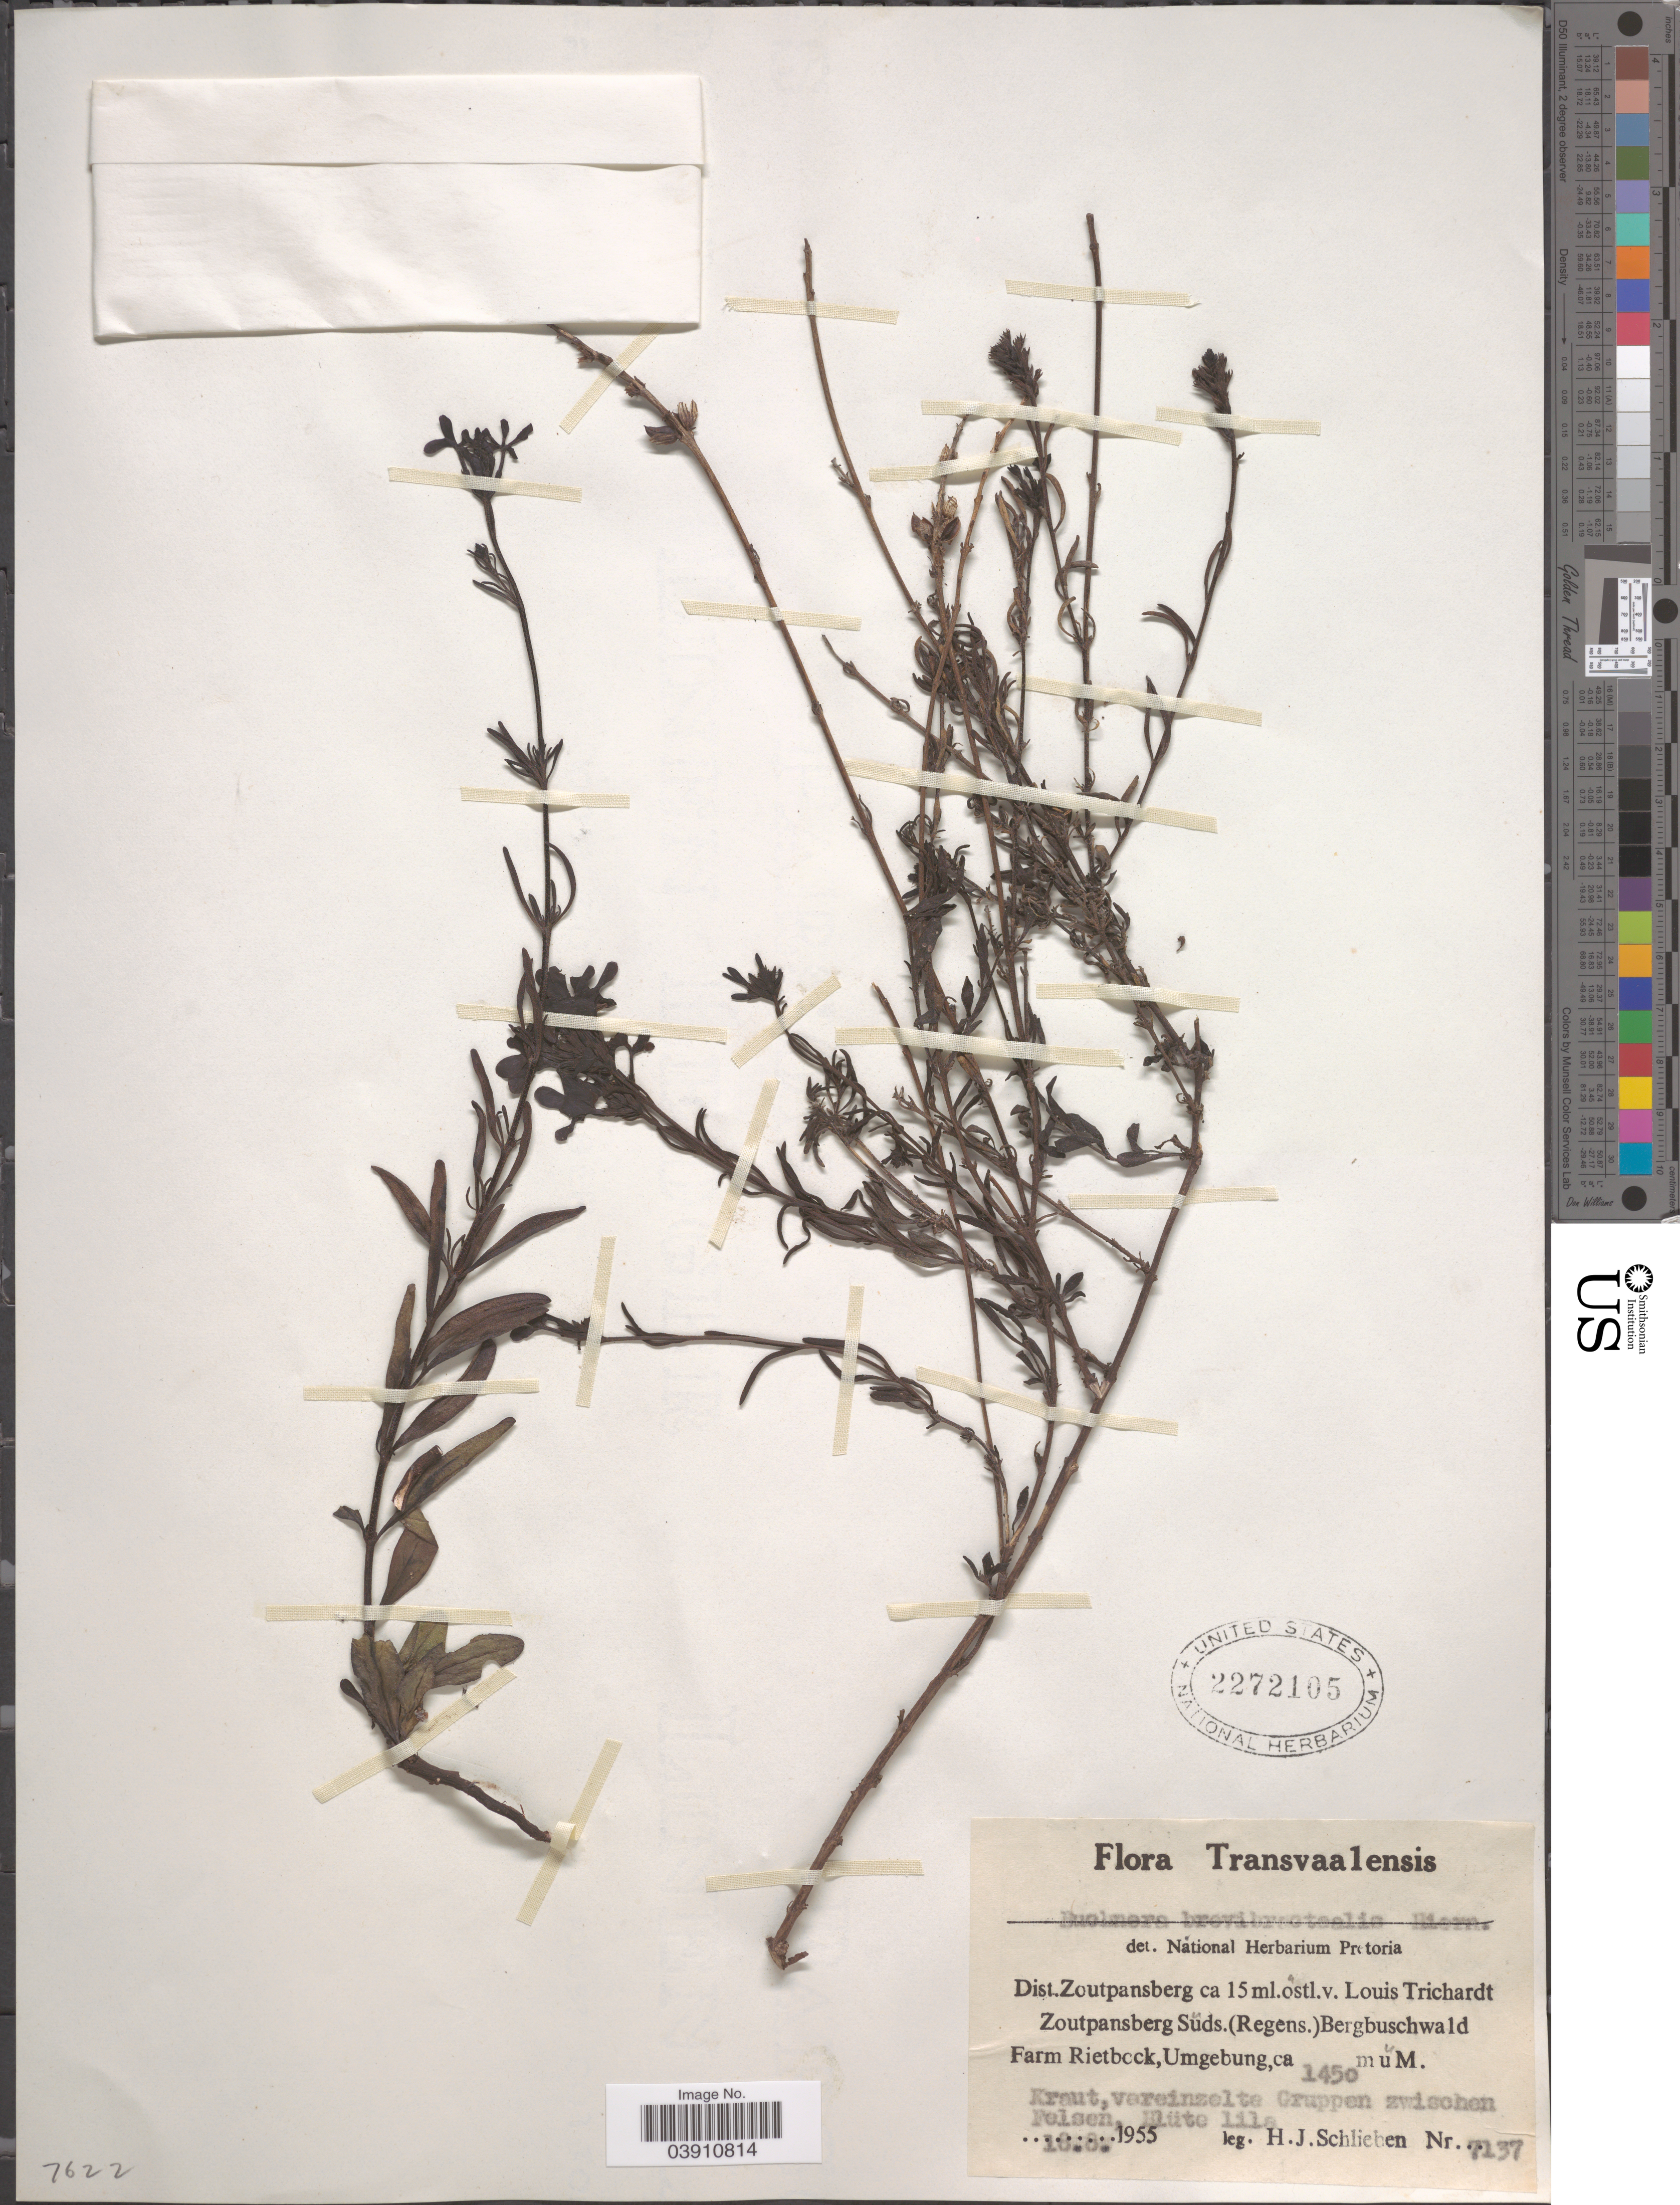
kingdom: Plantae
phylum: Tracheophyta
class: Magnoliopsida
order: Lamiales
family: Orobanchaceae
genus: Buchnera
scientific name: Buchnera brevibractealis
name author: Hiern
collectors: H. J. Schlieben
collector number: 7137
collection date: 1955-08-18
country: South Africa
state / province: Limpopo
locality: Transvaalensis. Dist. Zoutpansberg ca 15 ml.ostl.v. Louis Trichardt Zoutpansberg Süds. (Regens.) Bergbuschwald Farm Rietbock, Umgebung. Kraut, vereinzelte Gruppen zwischen Felsen, Blüte lila.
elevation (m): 1450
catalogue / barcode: US 2272105